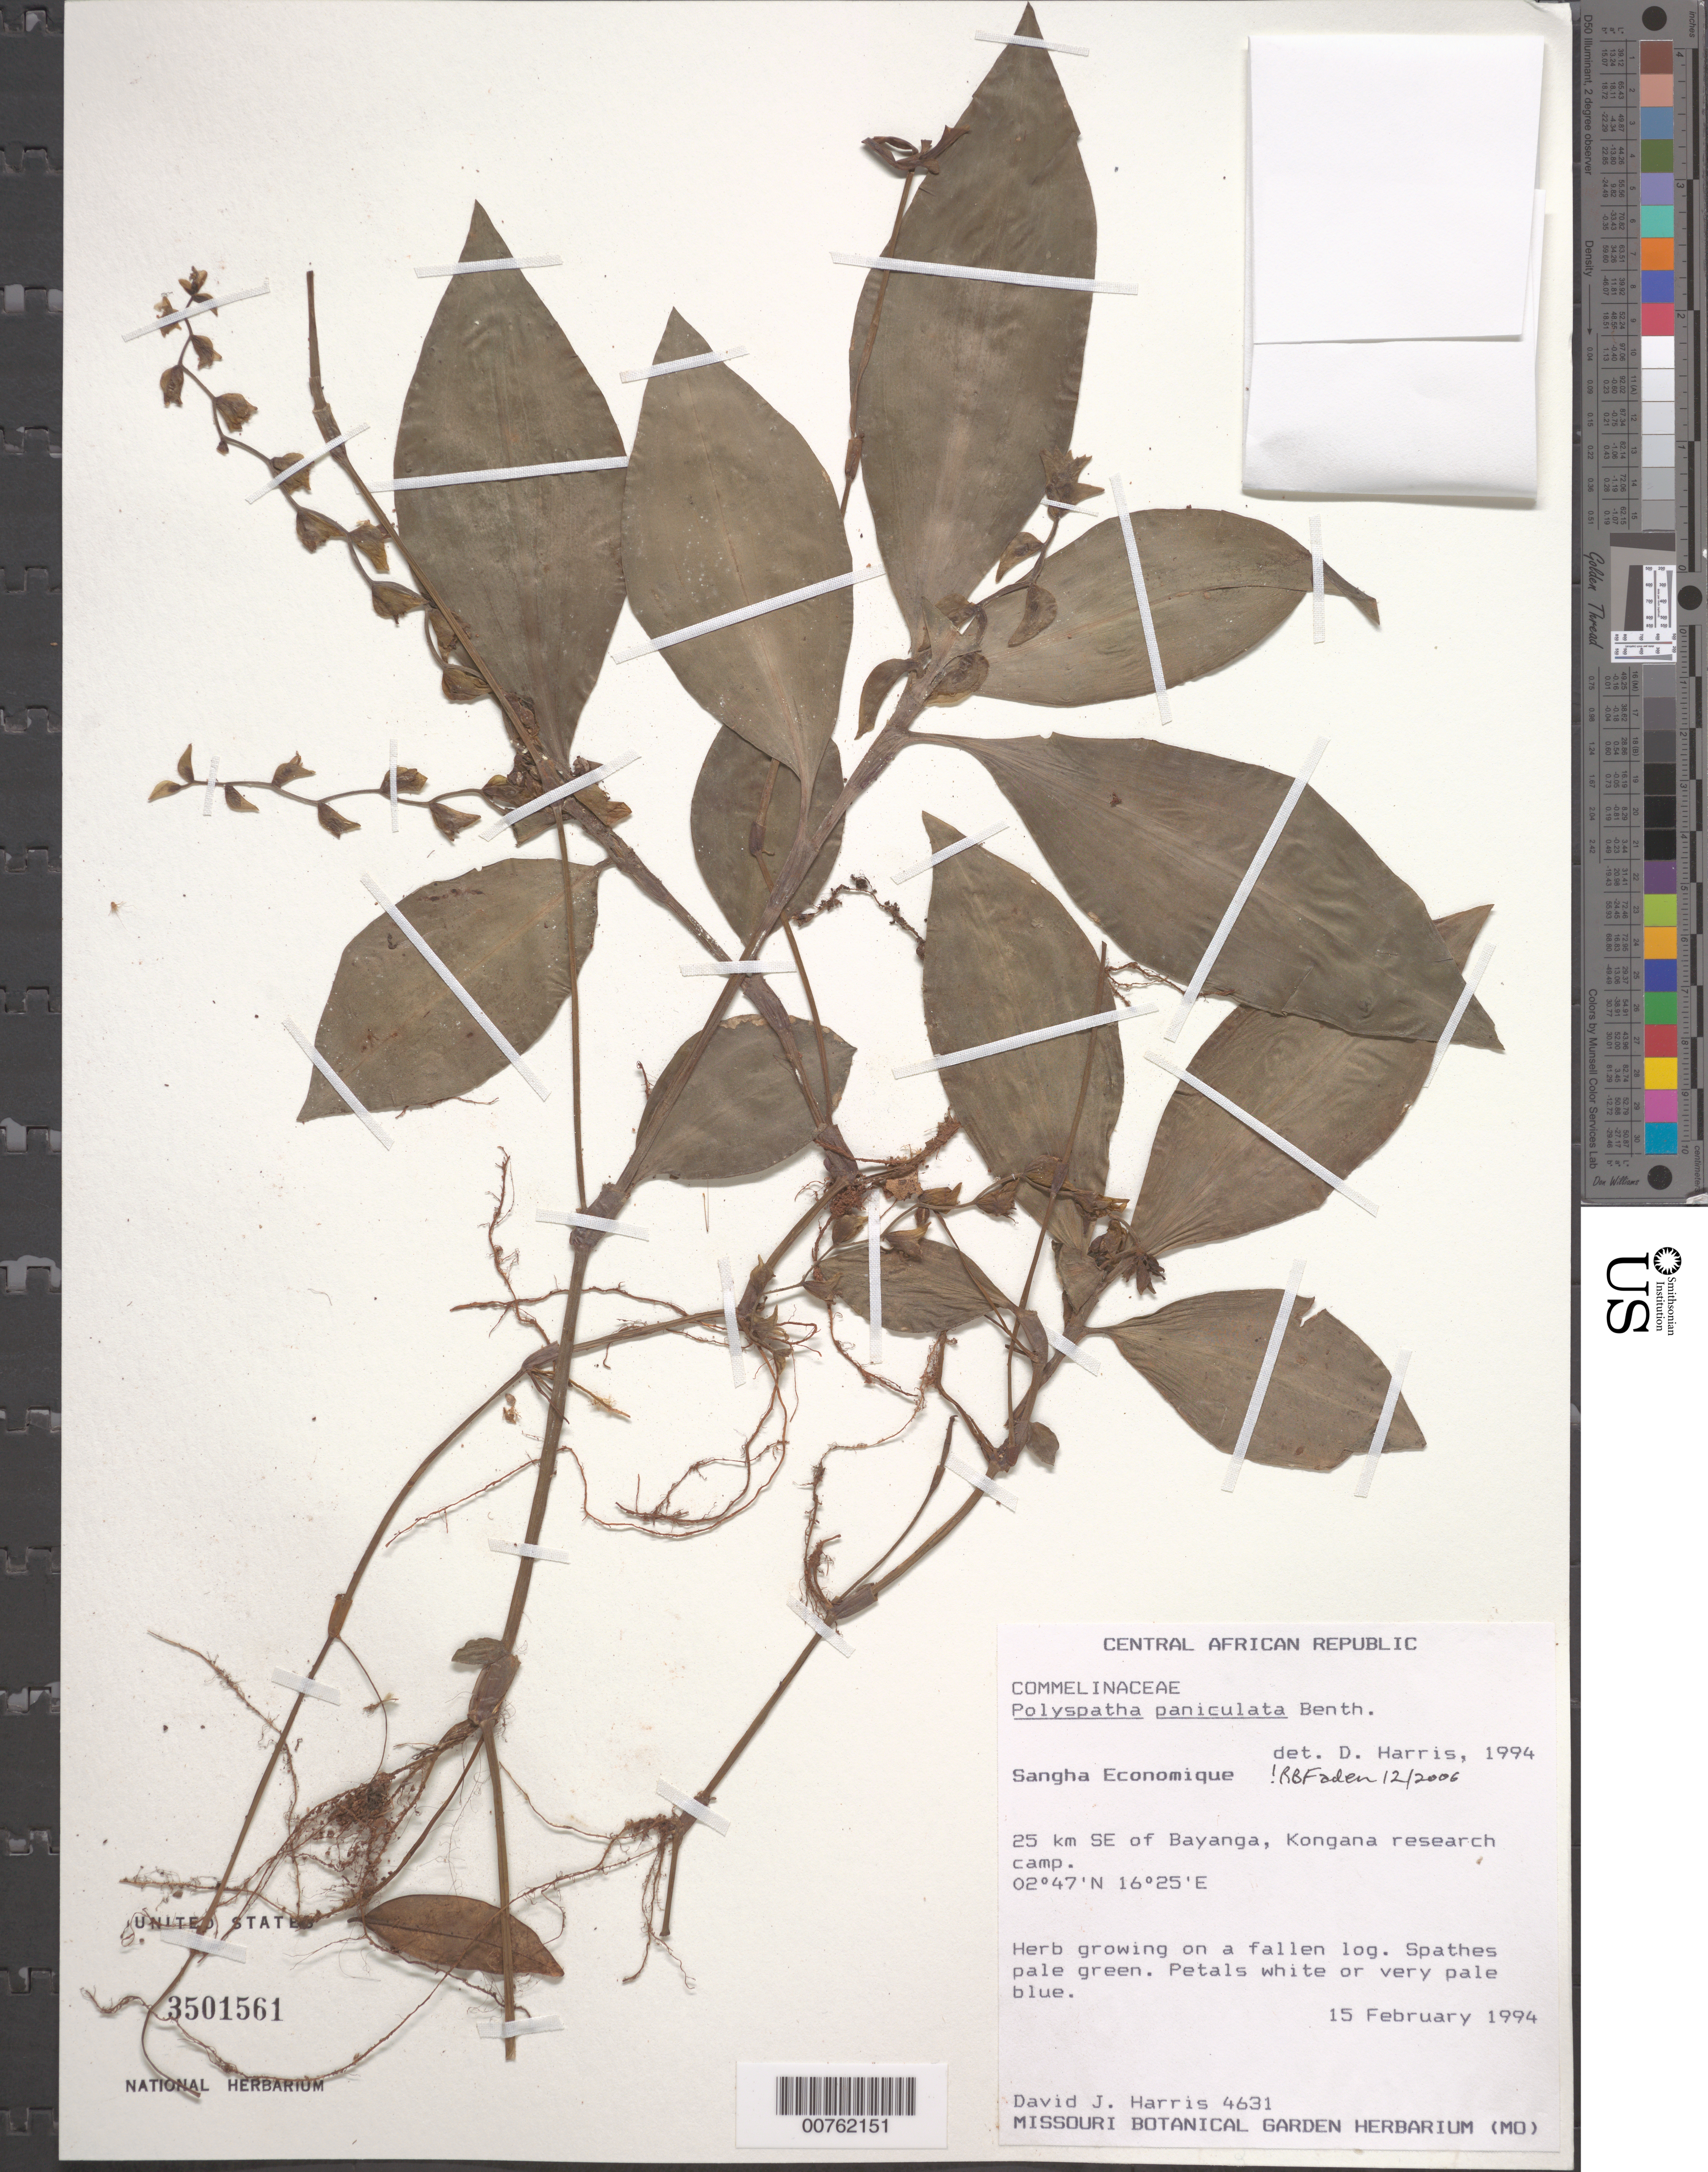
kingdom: Plantae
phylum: Tracheophyta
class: Liliopsida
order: Commelinales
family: Commelinaceae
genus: Polyspatha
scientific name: Polyspatha paniculata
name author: Benth.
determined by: Faden, Robert B., (US), Smithsonian Institution - National Museum of Natural History (UNITED STATES)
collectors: D. J. Harris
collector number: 4631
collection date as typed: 15 Feb 1994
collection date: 1994-02-15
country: Central African Republic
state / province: Sangha-Mbaere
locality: Kongana research camp, 25 km SE of Bayanga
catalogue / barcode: US 3501561